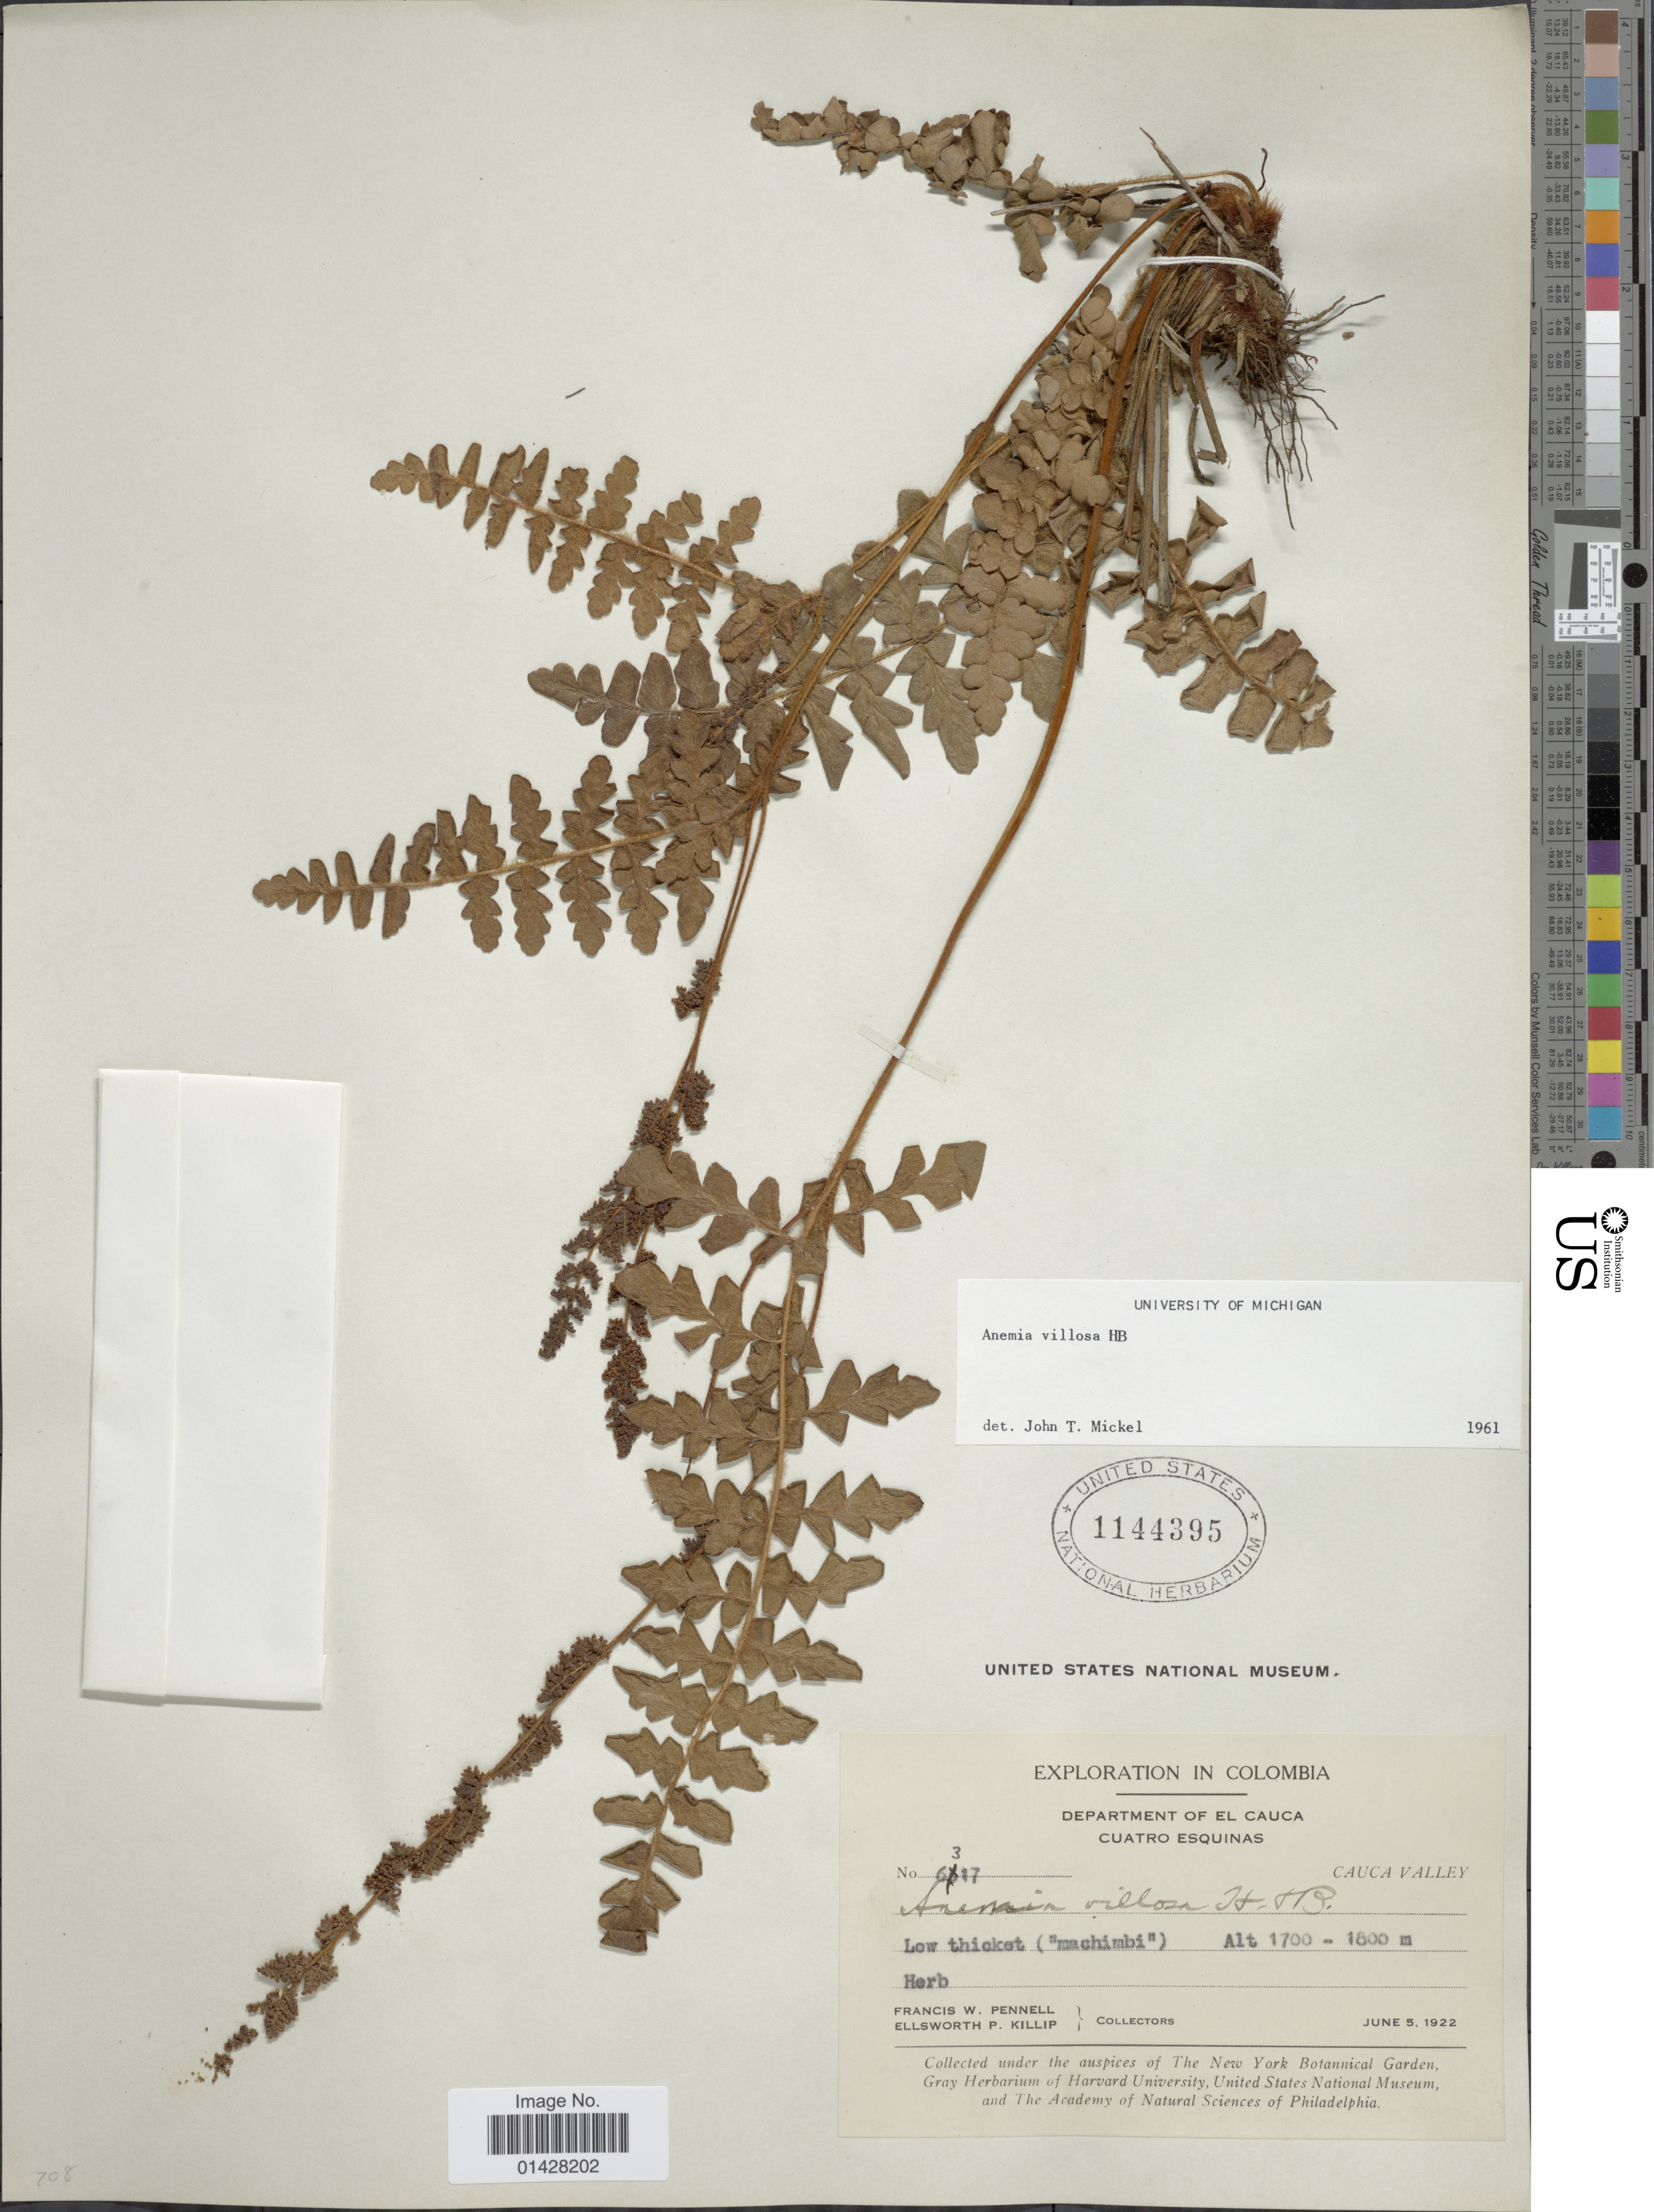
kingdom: Plantae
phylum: Tracheophyta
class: Polypodiopsida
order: Schizaeales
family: Anemiaceae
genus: Anemia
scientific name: Anemia villosa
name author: Humb. & Bonpl. ex Willd.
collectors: F. W. Pennell & E. P. Killip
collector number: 6317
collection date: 1922-06-05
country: Colombia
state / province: Cauca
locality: Department of El Cauca. Cutro Esquinas. Cauca Valley. Low thicket ("machimbi")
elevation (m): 1700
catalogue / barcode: US 1144395